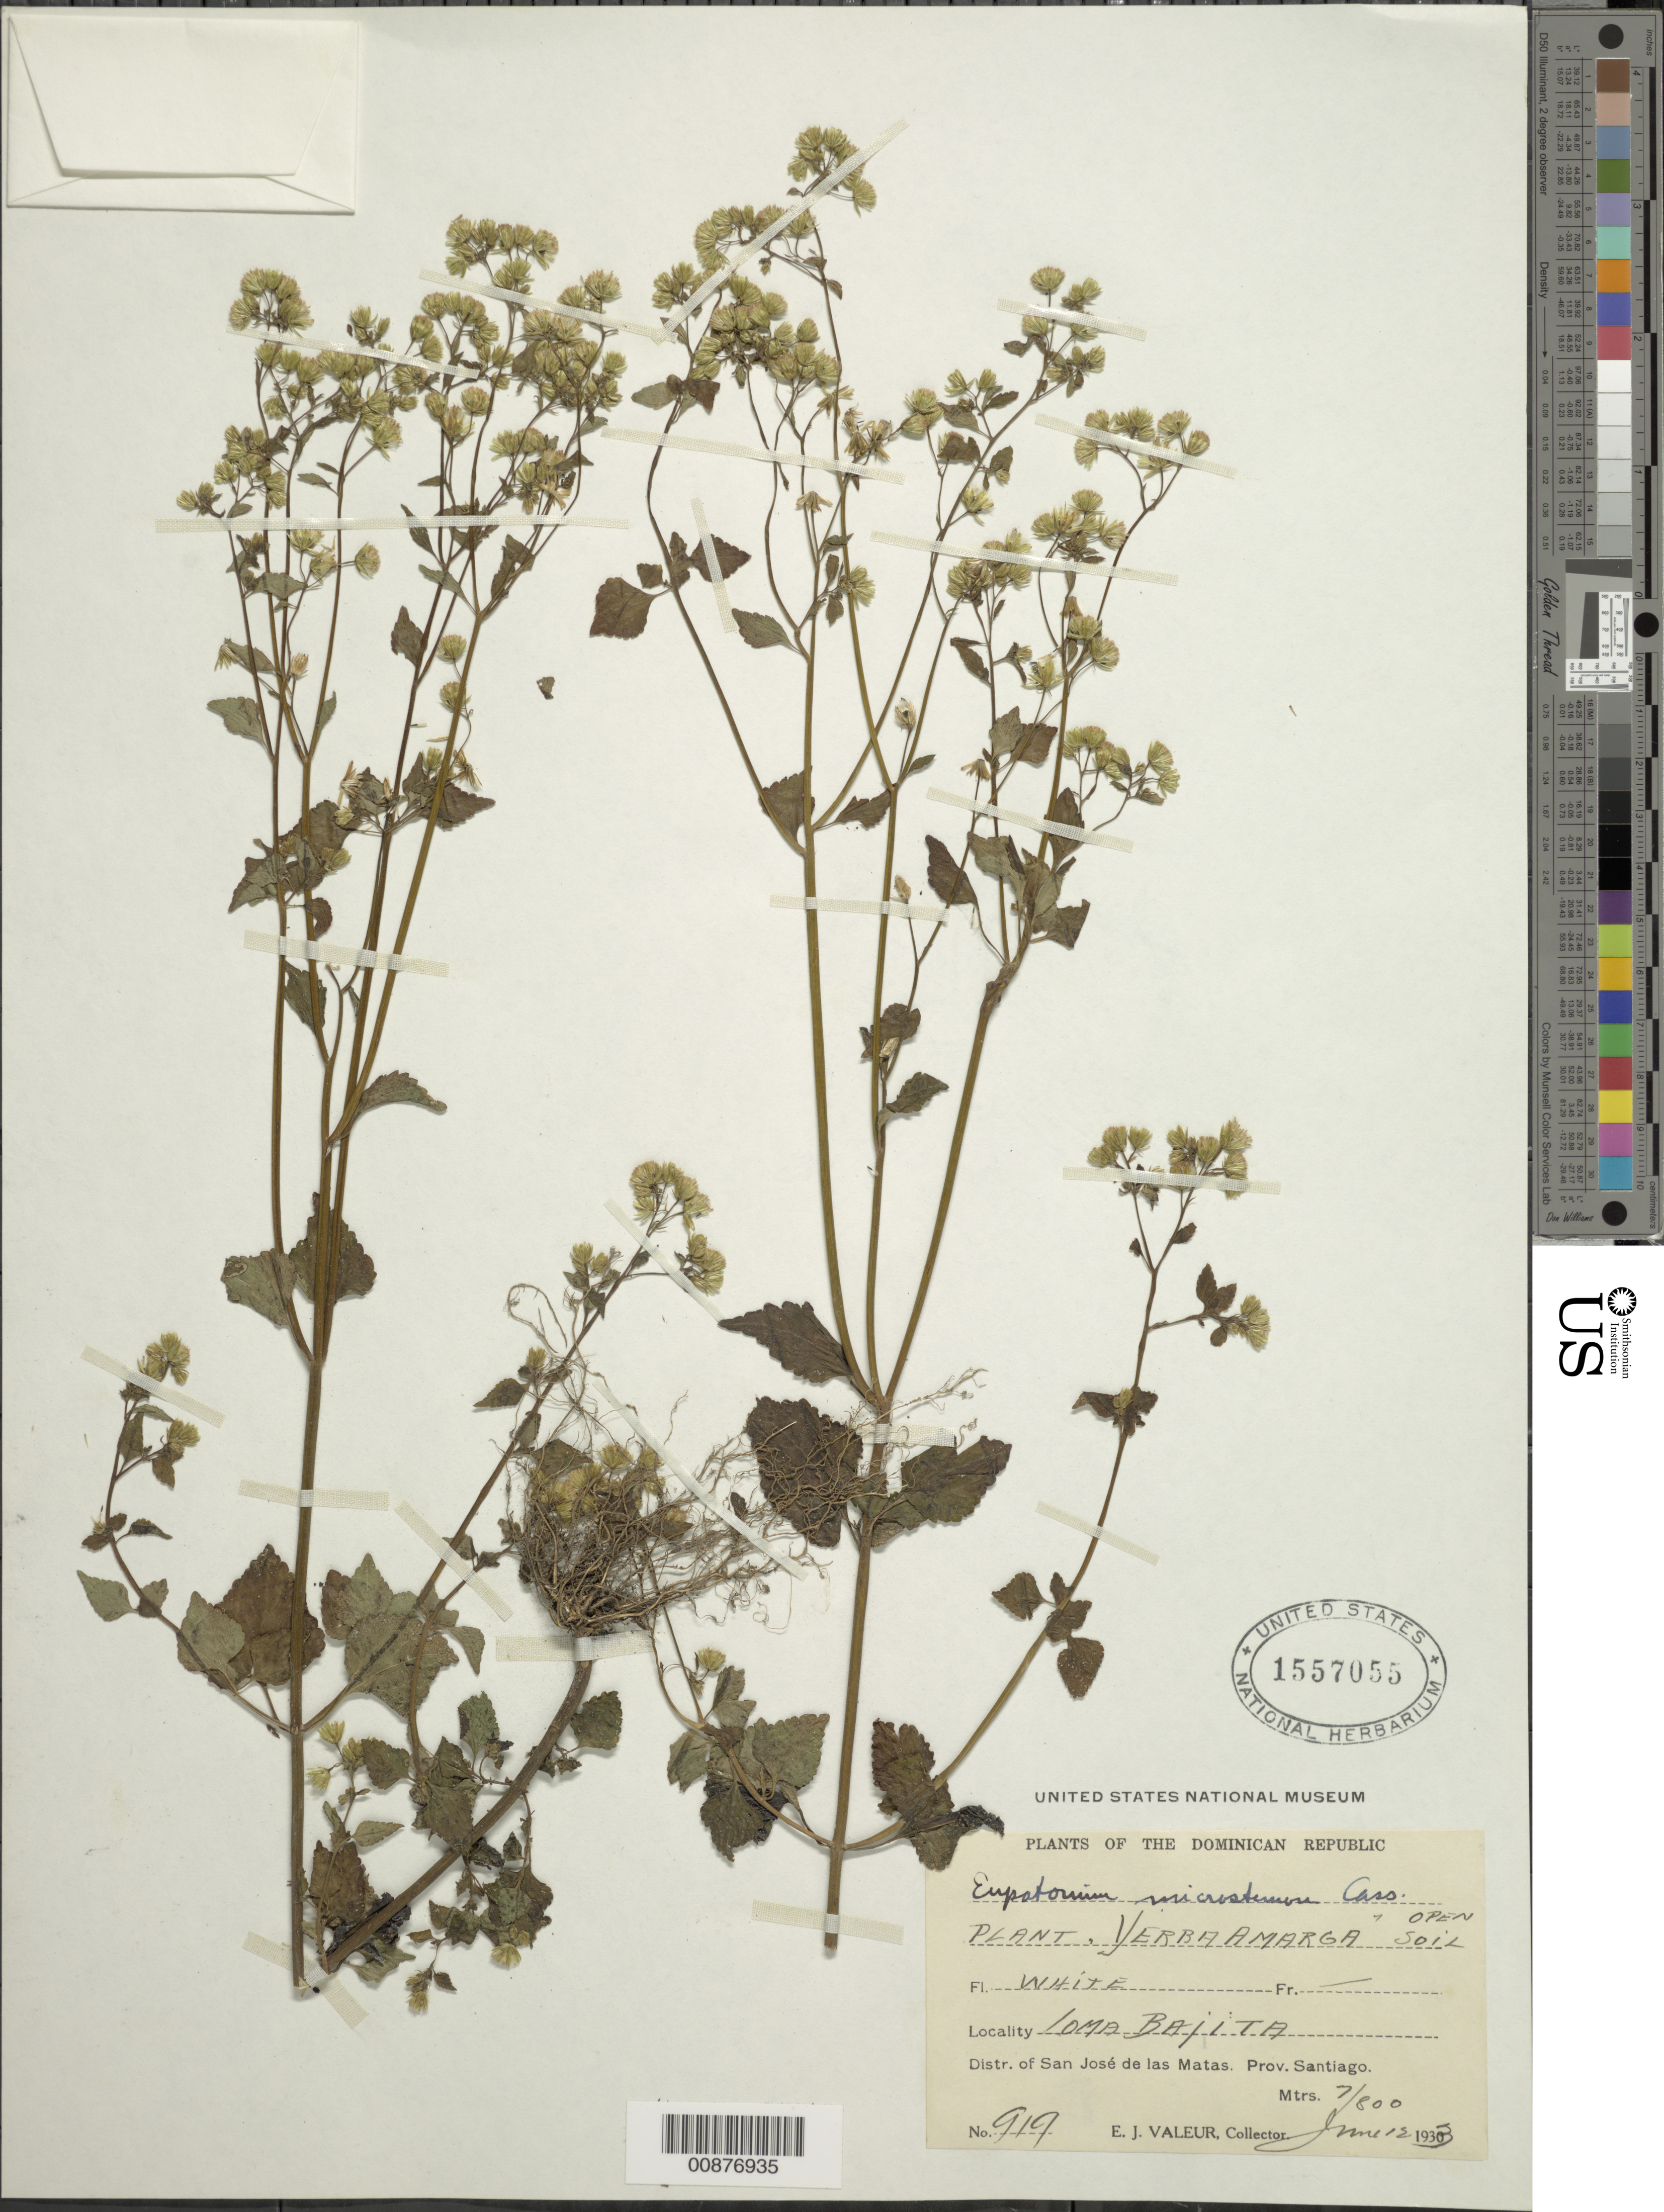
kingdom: Plantae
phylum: Tracheophyta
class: Magnoliopsida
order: Asterales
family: Asteraceae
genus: Fleischmannia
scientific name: Fleischmannia microstemon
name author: (Cass.) R.M. King & H. Rob.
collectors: E. Valeur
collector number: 919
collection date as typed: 12 Jun 1933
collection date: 1933-06-12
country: Dominican Republic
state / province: Santiago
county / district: San José de las Matas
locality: Loma Bajita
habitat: Open soil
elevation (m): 700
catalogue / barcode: US 1557055